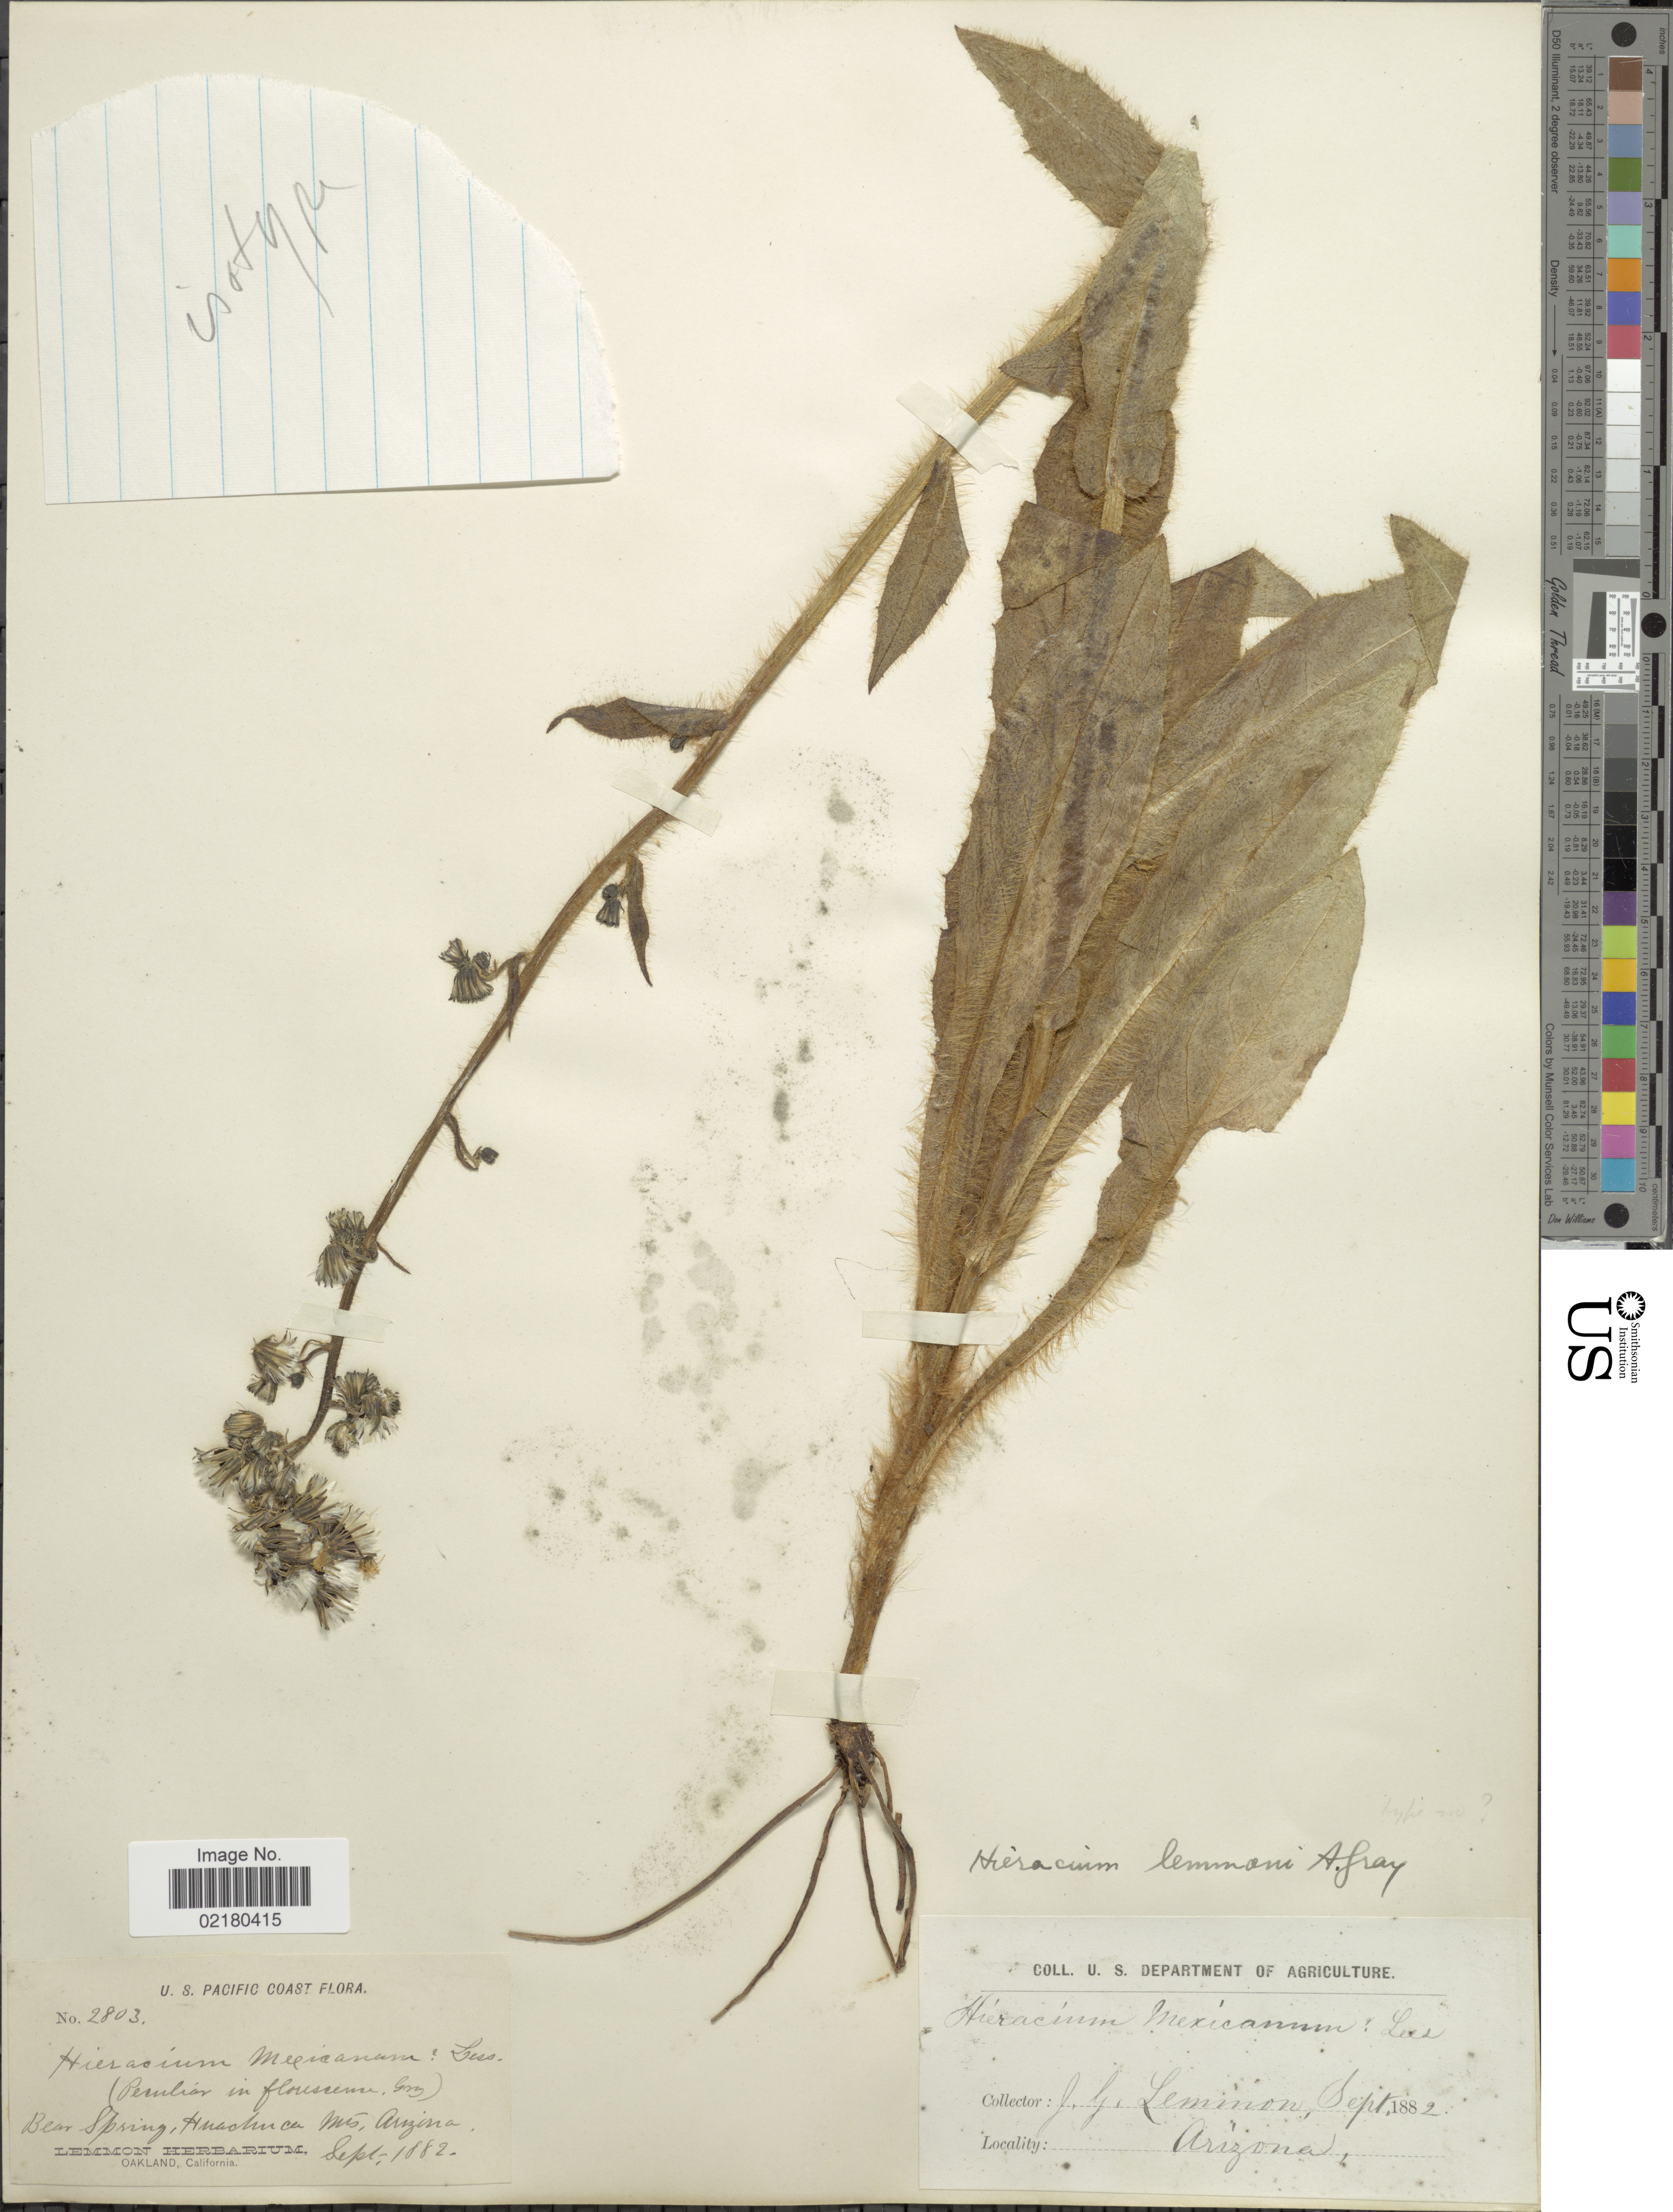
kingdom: Plantae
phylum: Tracheophyta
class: Magnoliopsida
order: Asterales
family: Asteraceae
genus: Hieracium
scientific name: Hieracium crepidispermum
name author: Fr.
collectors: J. Lemmon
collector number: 2803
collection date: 1882-09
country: United States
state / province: Arizona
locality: US Pacific coast. Bear Spring, Huachuca Mts. Arizona